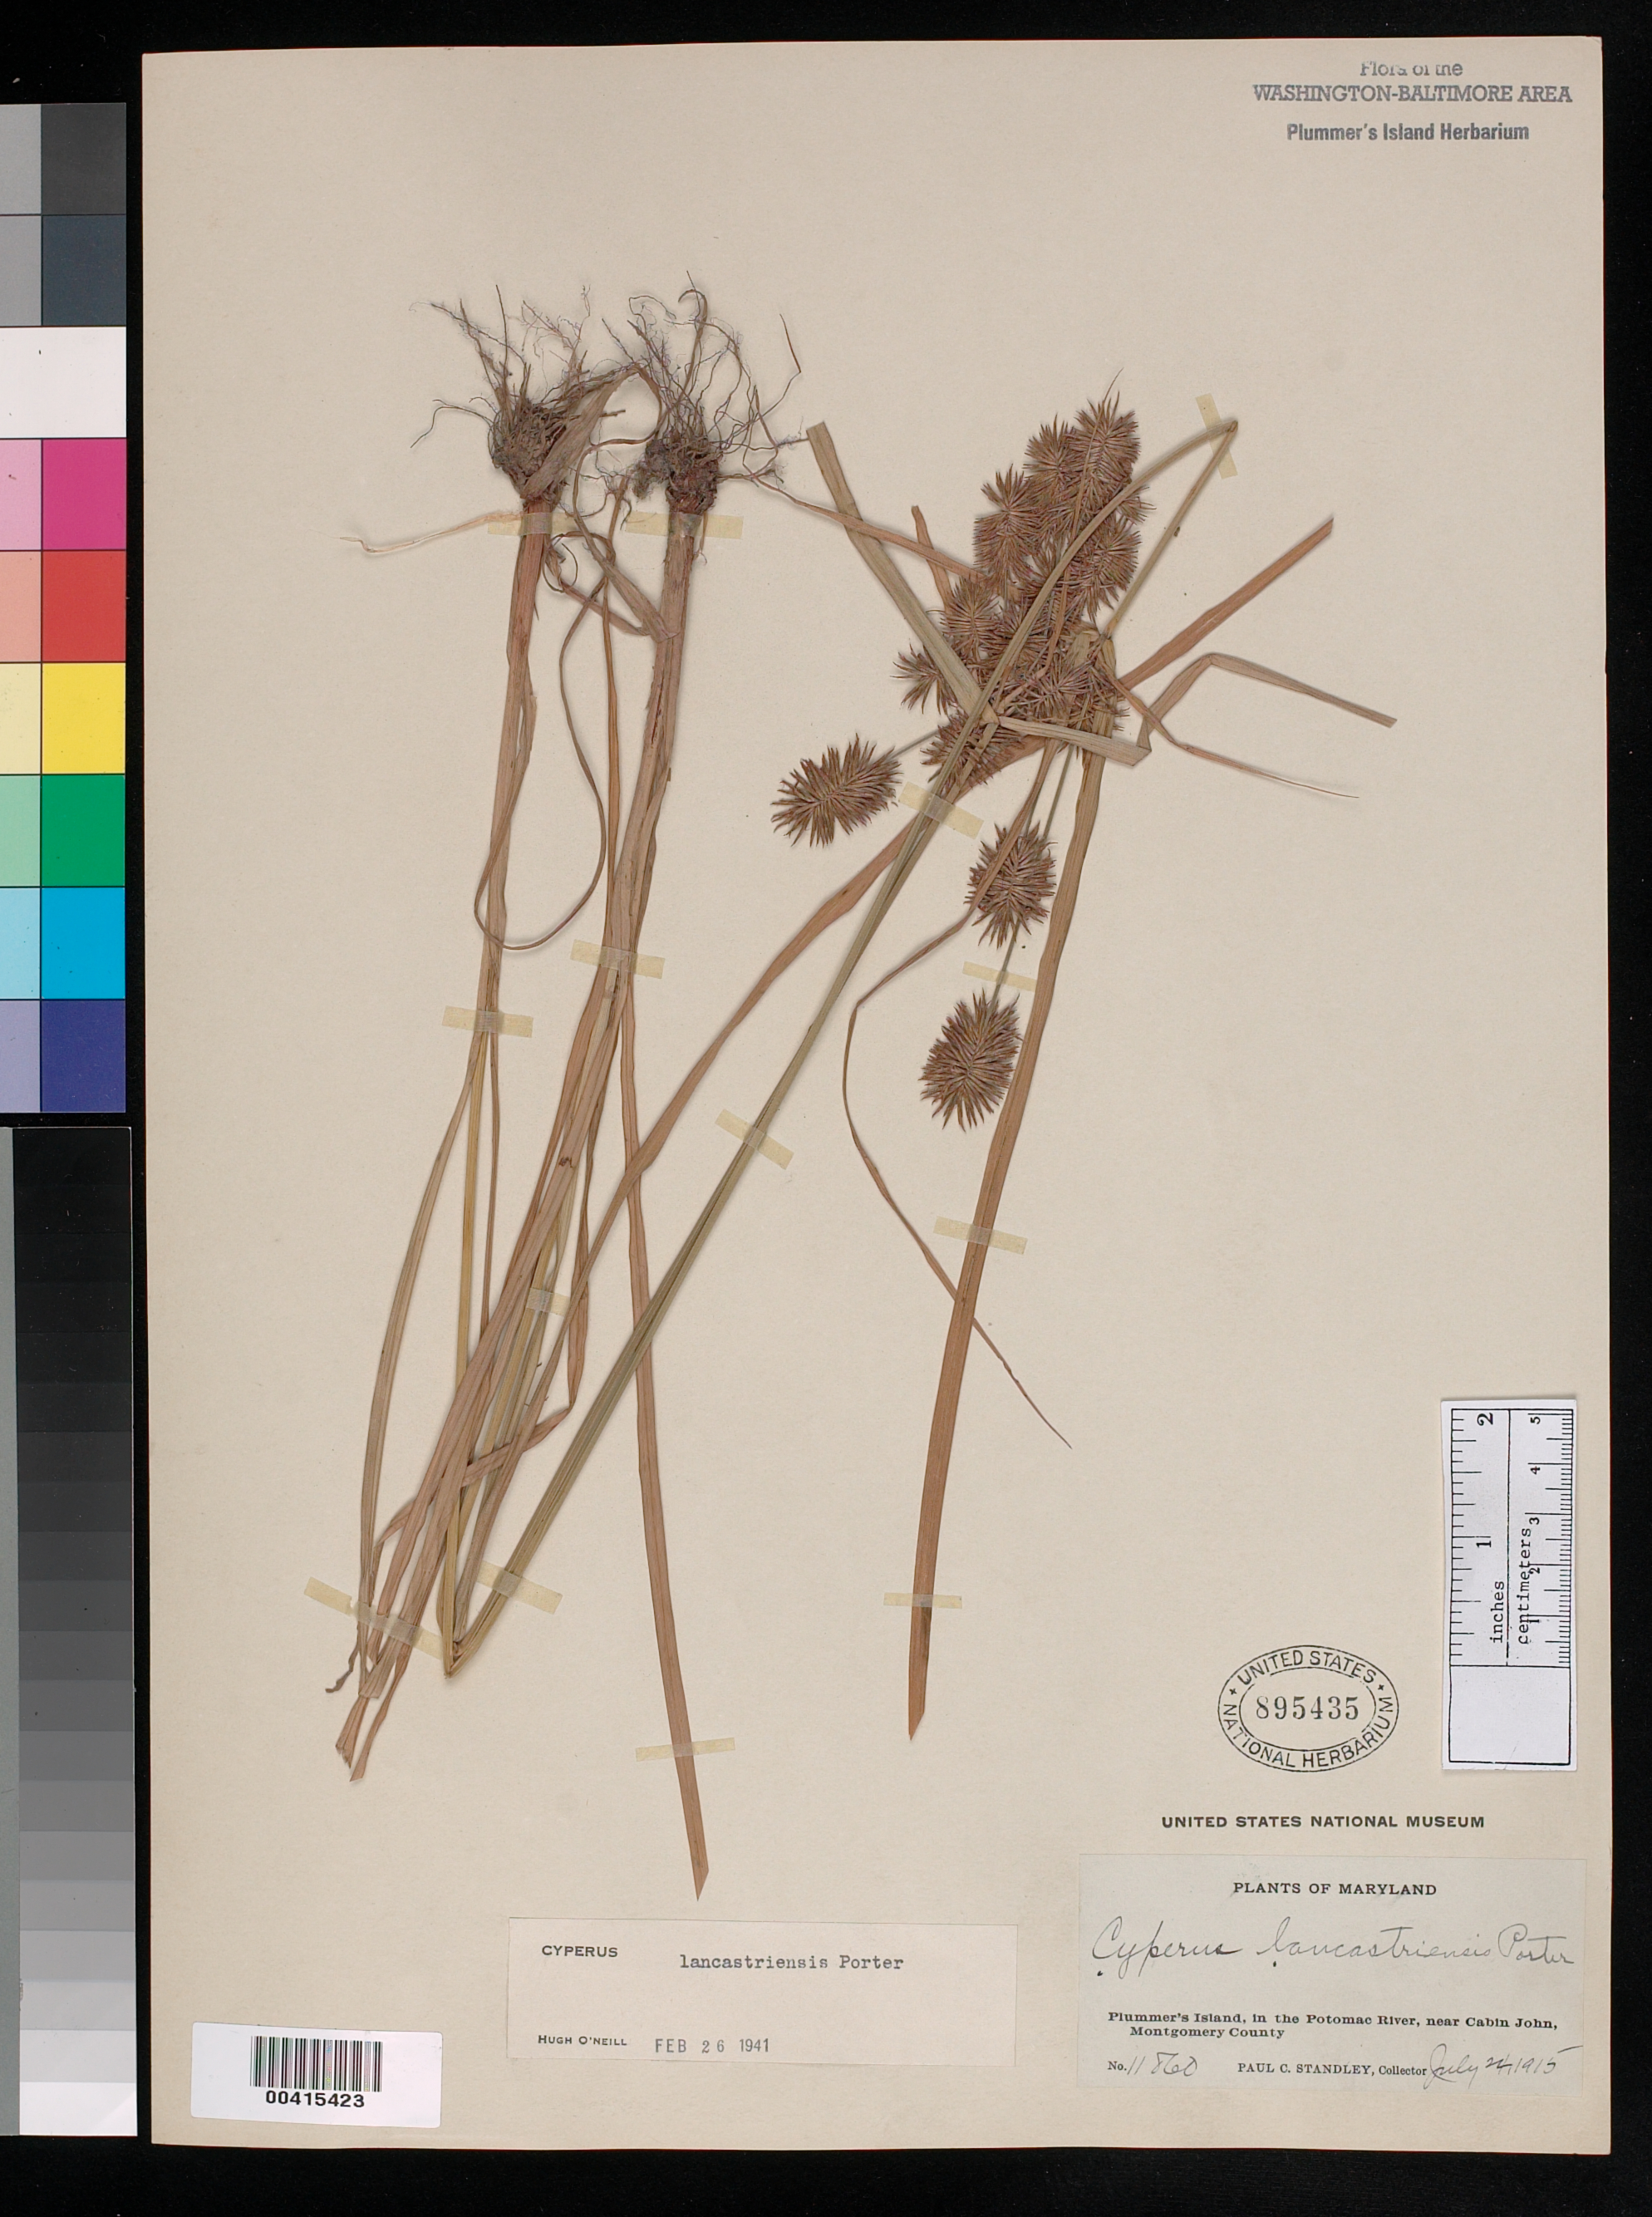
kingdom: Plantae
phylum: Tracheophyta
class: Liliopsida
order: Poales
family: Cyperaceae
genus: Cyperus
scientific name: Cyperus lancastriensis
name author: Porter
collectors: P. C. Standley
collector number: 11860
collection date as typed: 24 Jul 1915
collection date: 1915-07-24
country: United States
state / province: Maryland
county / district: Montgomery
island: Plummers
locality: Plummer's Island, near Cabin John C. & O. Canal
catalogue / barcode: US 895435